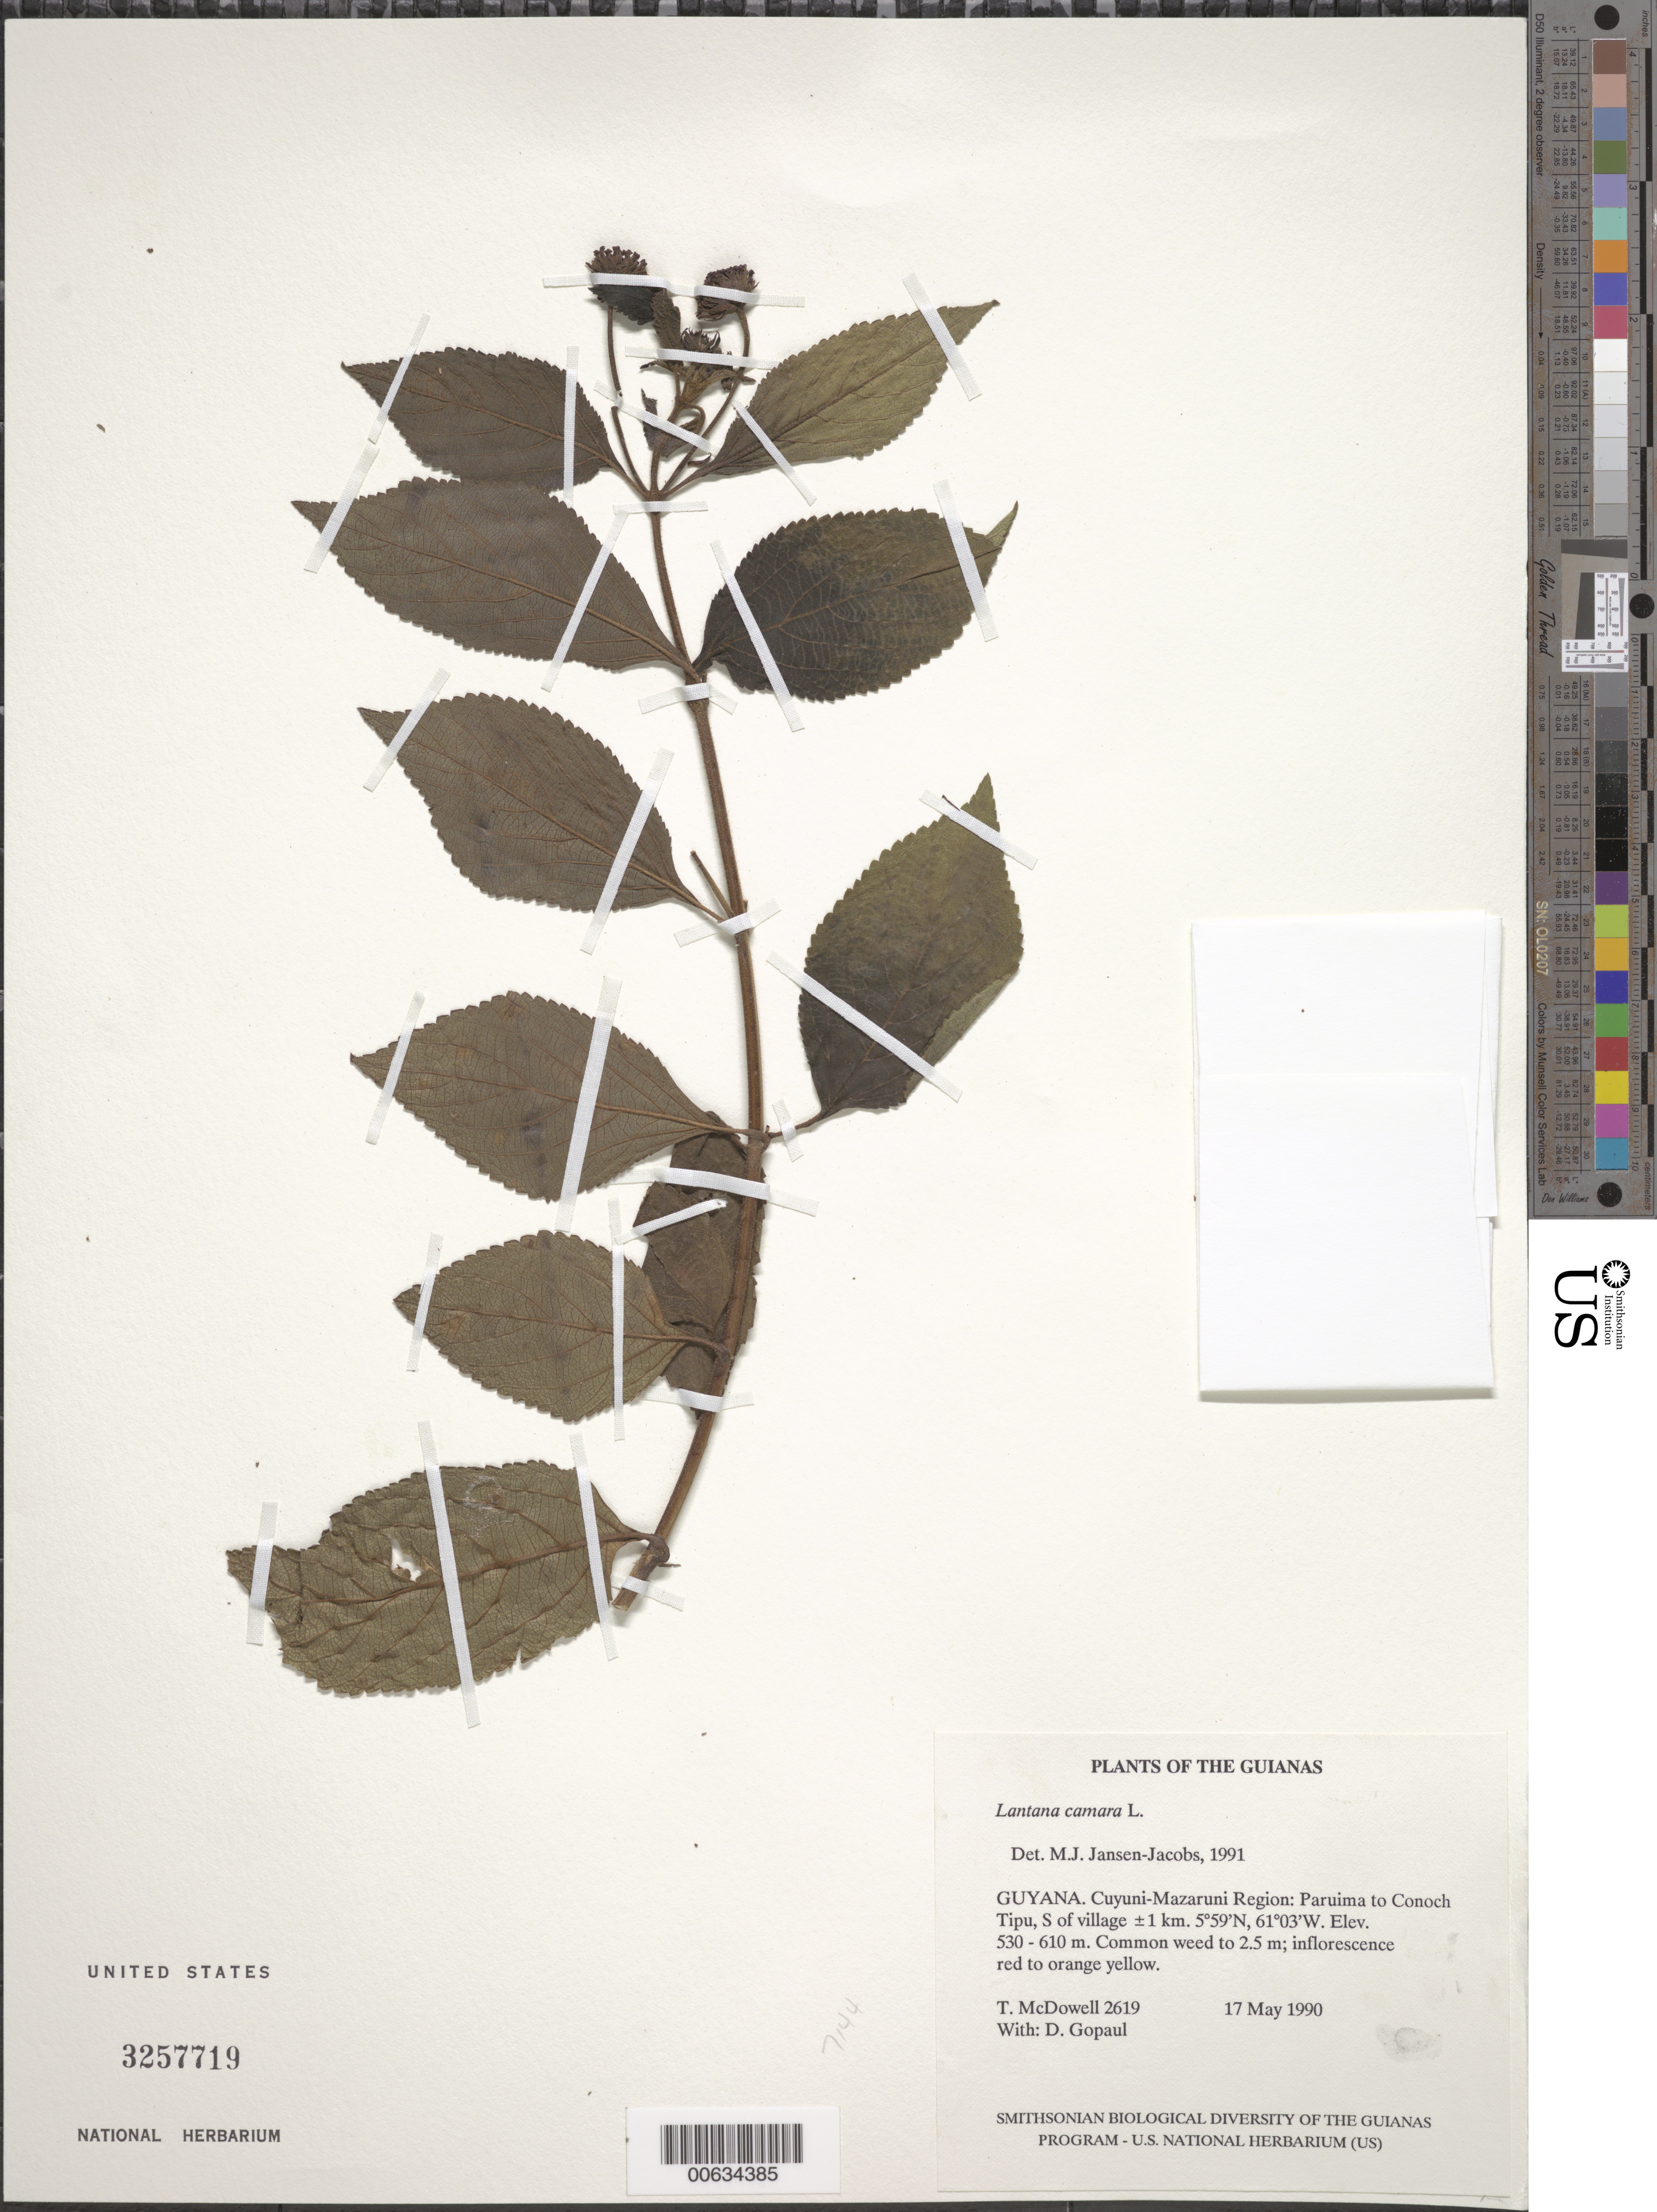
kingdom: Plantae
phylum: Tracheophyta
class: Magnoliopsida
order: Lamiales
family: Verbenaceae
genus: Lantana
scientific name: Lantana camara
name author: L.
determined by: Jansen-Jacobs, M. J., (U), Nationaal Herbarium Nederland, Utrecht University branch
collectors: T. McDowell & D. Gopaul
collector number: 2619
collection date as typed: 17 May 1990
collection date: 1990-05-17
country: Guyana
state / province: Cuyuni-Mazaruni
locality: Paruima to Conoch Tipu, S of village ±1 km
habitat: Disturbed farmed hillside with regrowth forest; old forest on hilltop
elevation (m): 530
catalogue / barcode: US 3257719